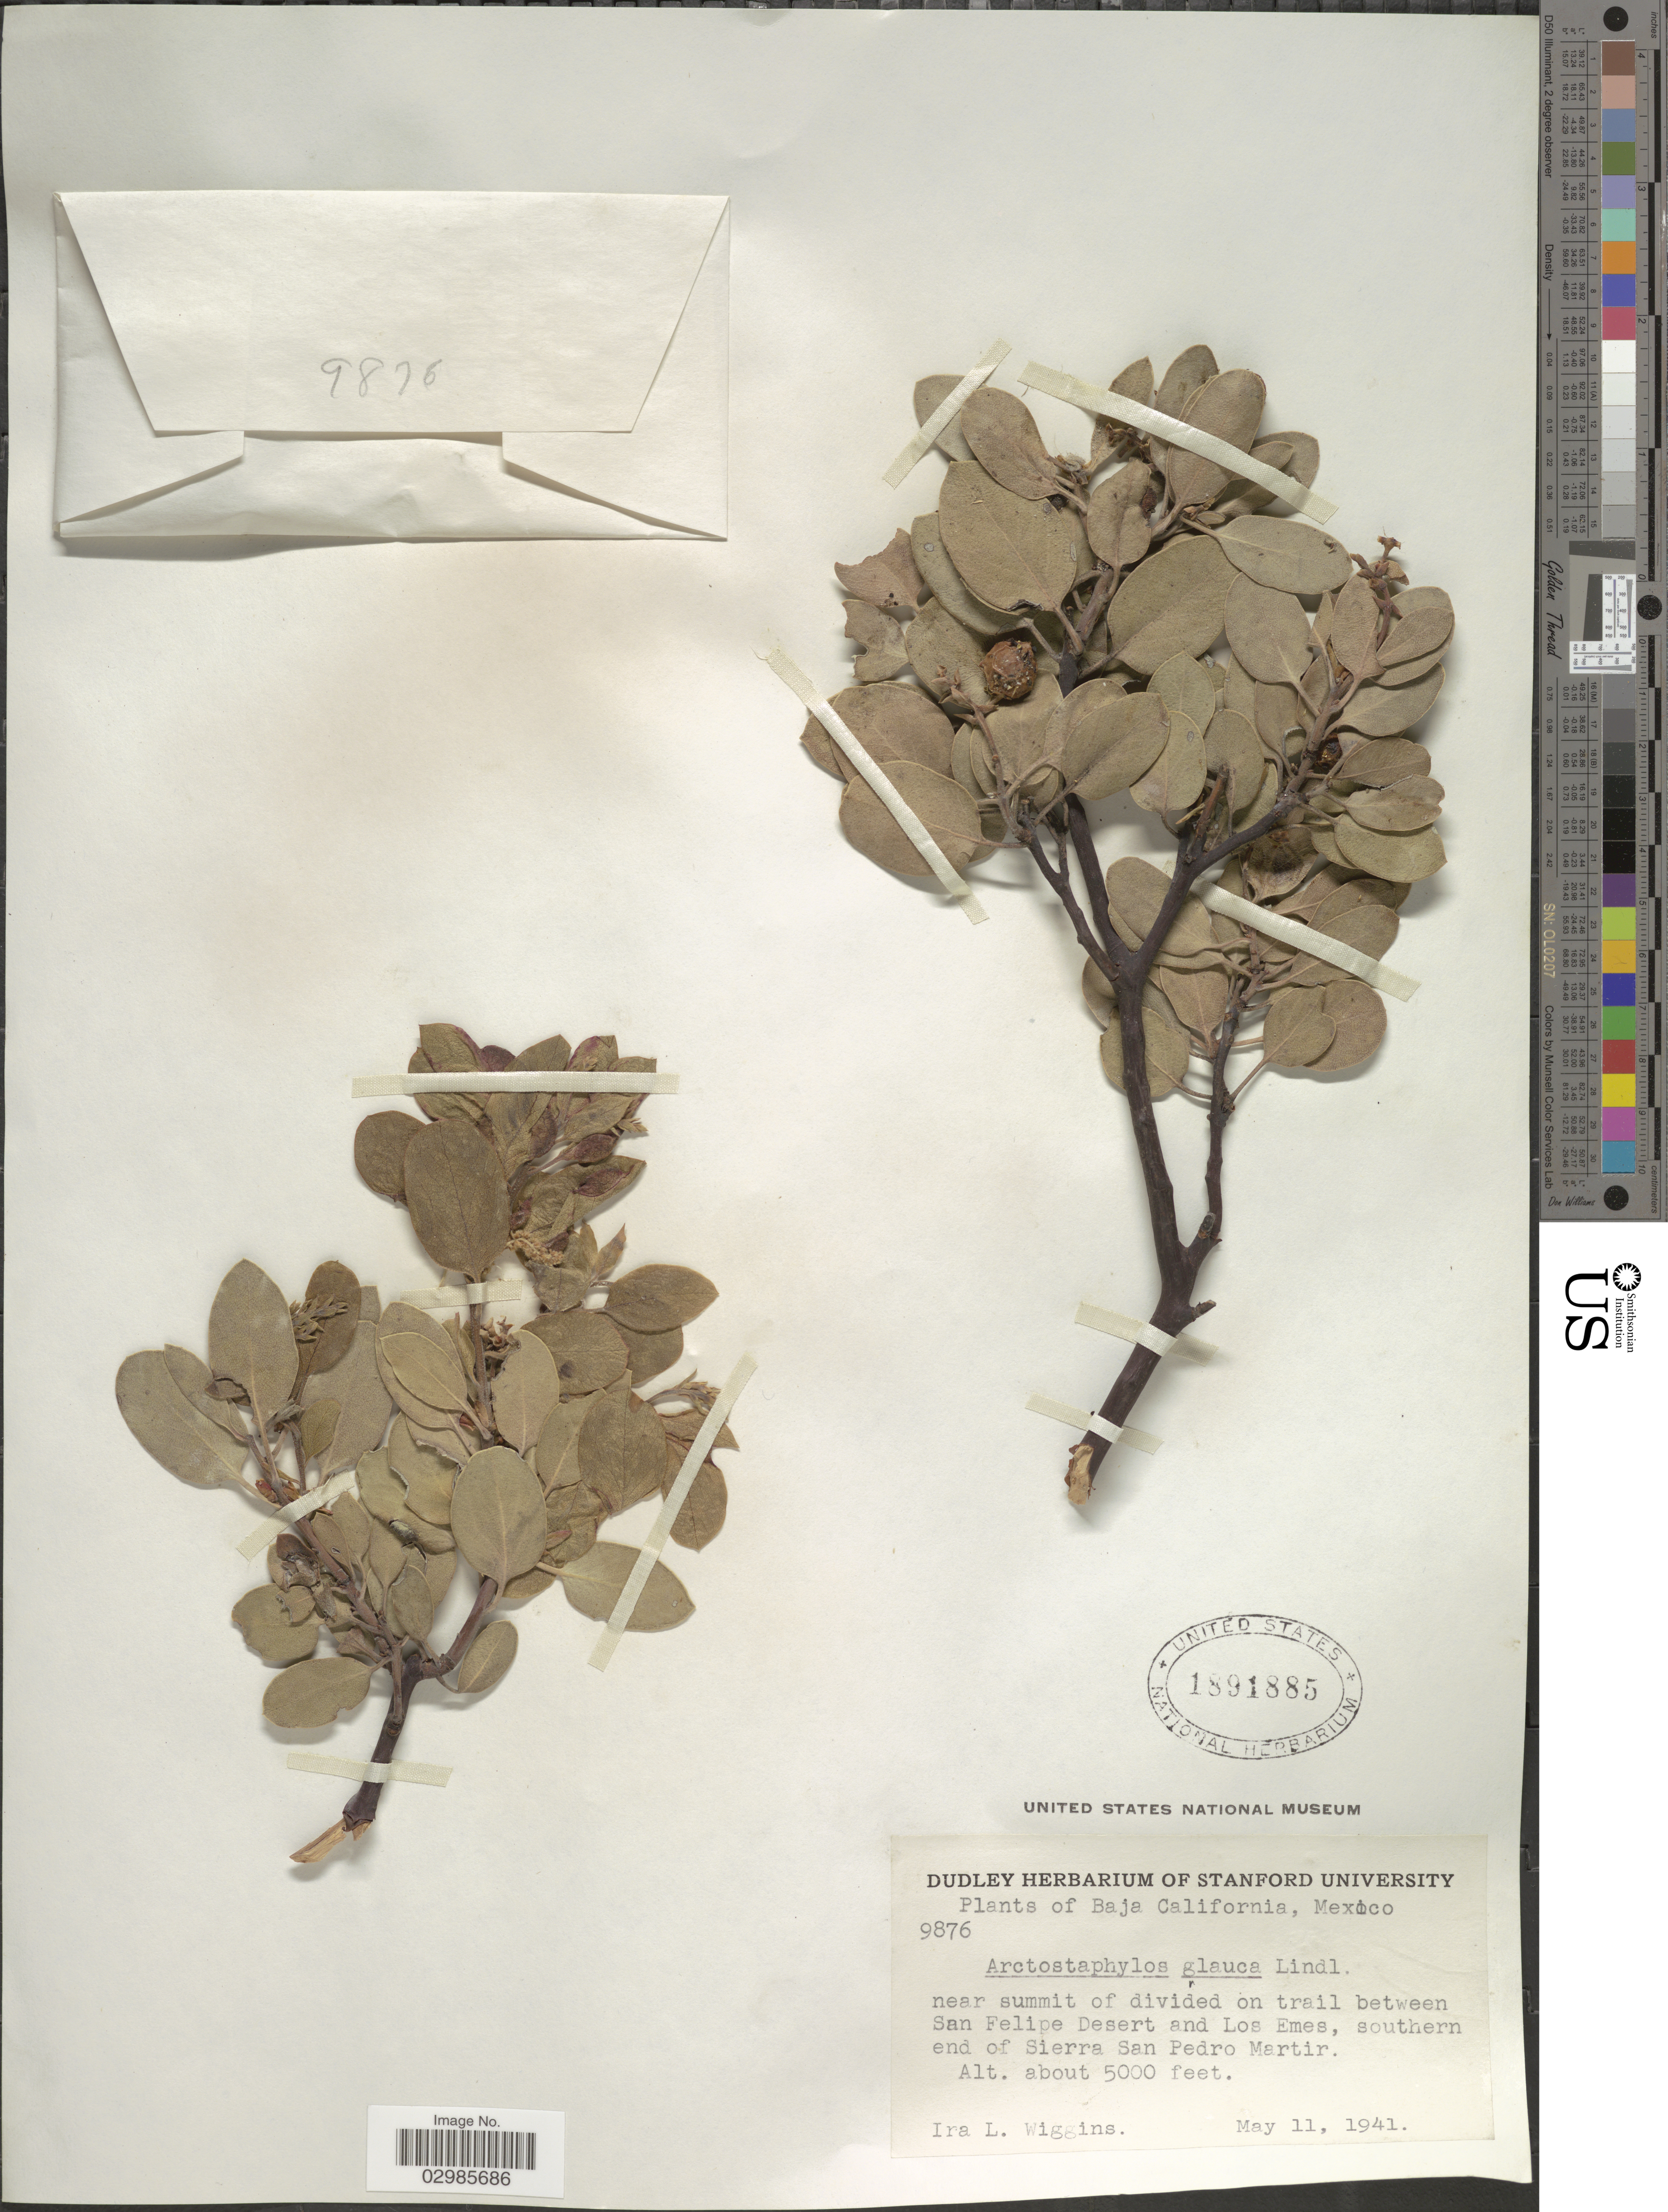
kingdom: Plantae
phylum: Tracheophyta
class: Magnoliopsida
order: Ericales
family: Ericaceae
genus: Arctostaphylos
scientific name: Arctostaphylos glauca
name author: Lindl.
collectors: I. L. Wiggins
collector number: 9876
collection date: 1941-05-11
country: Mexico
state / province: Baja California Norte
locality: Near summit of divided on trail between San Felipe Desert and Los Emes, southern end of Sierra San Pedro Martir.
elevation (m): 1524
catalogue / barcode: US 1891885